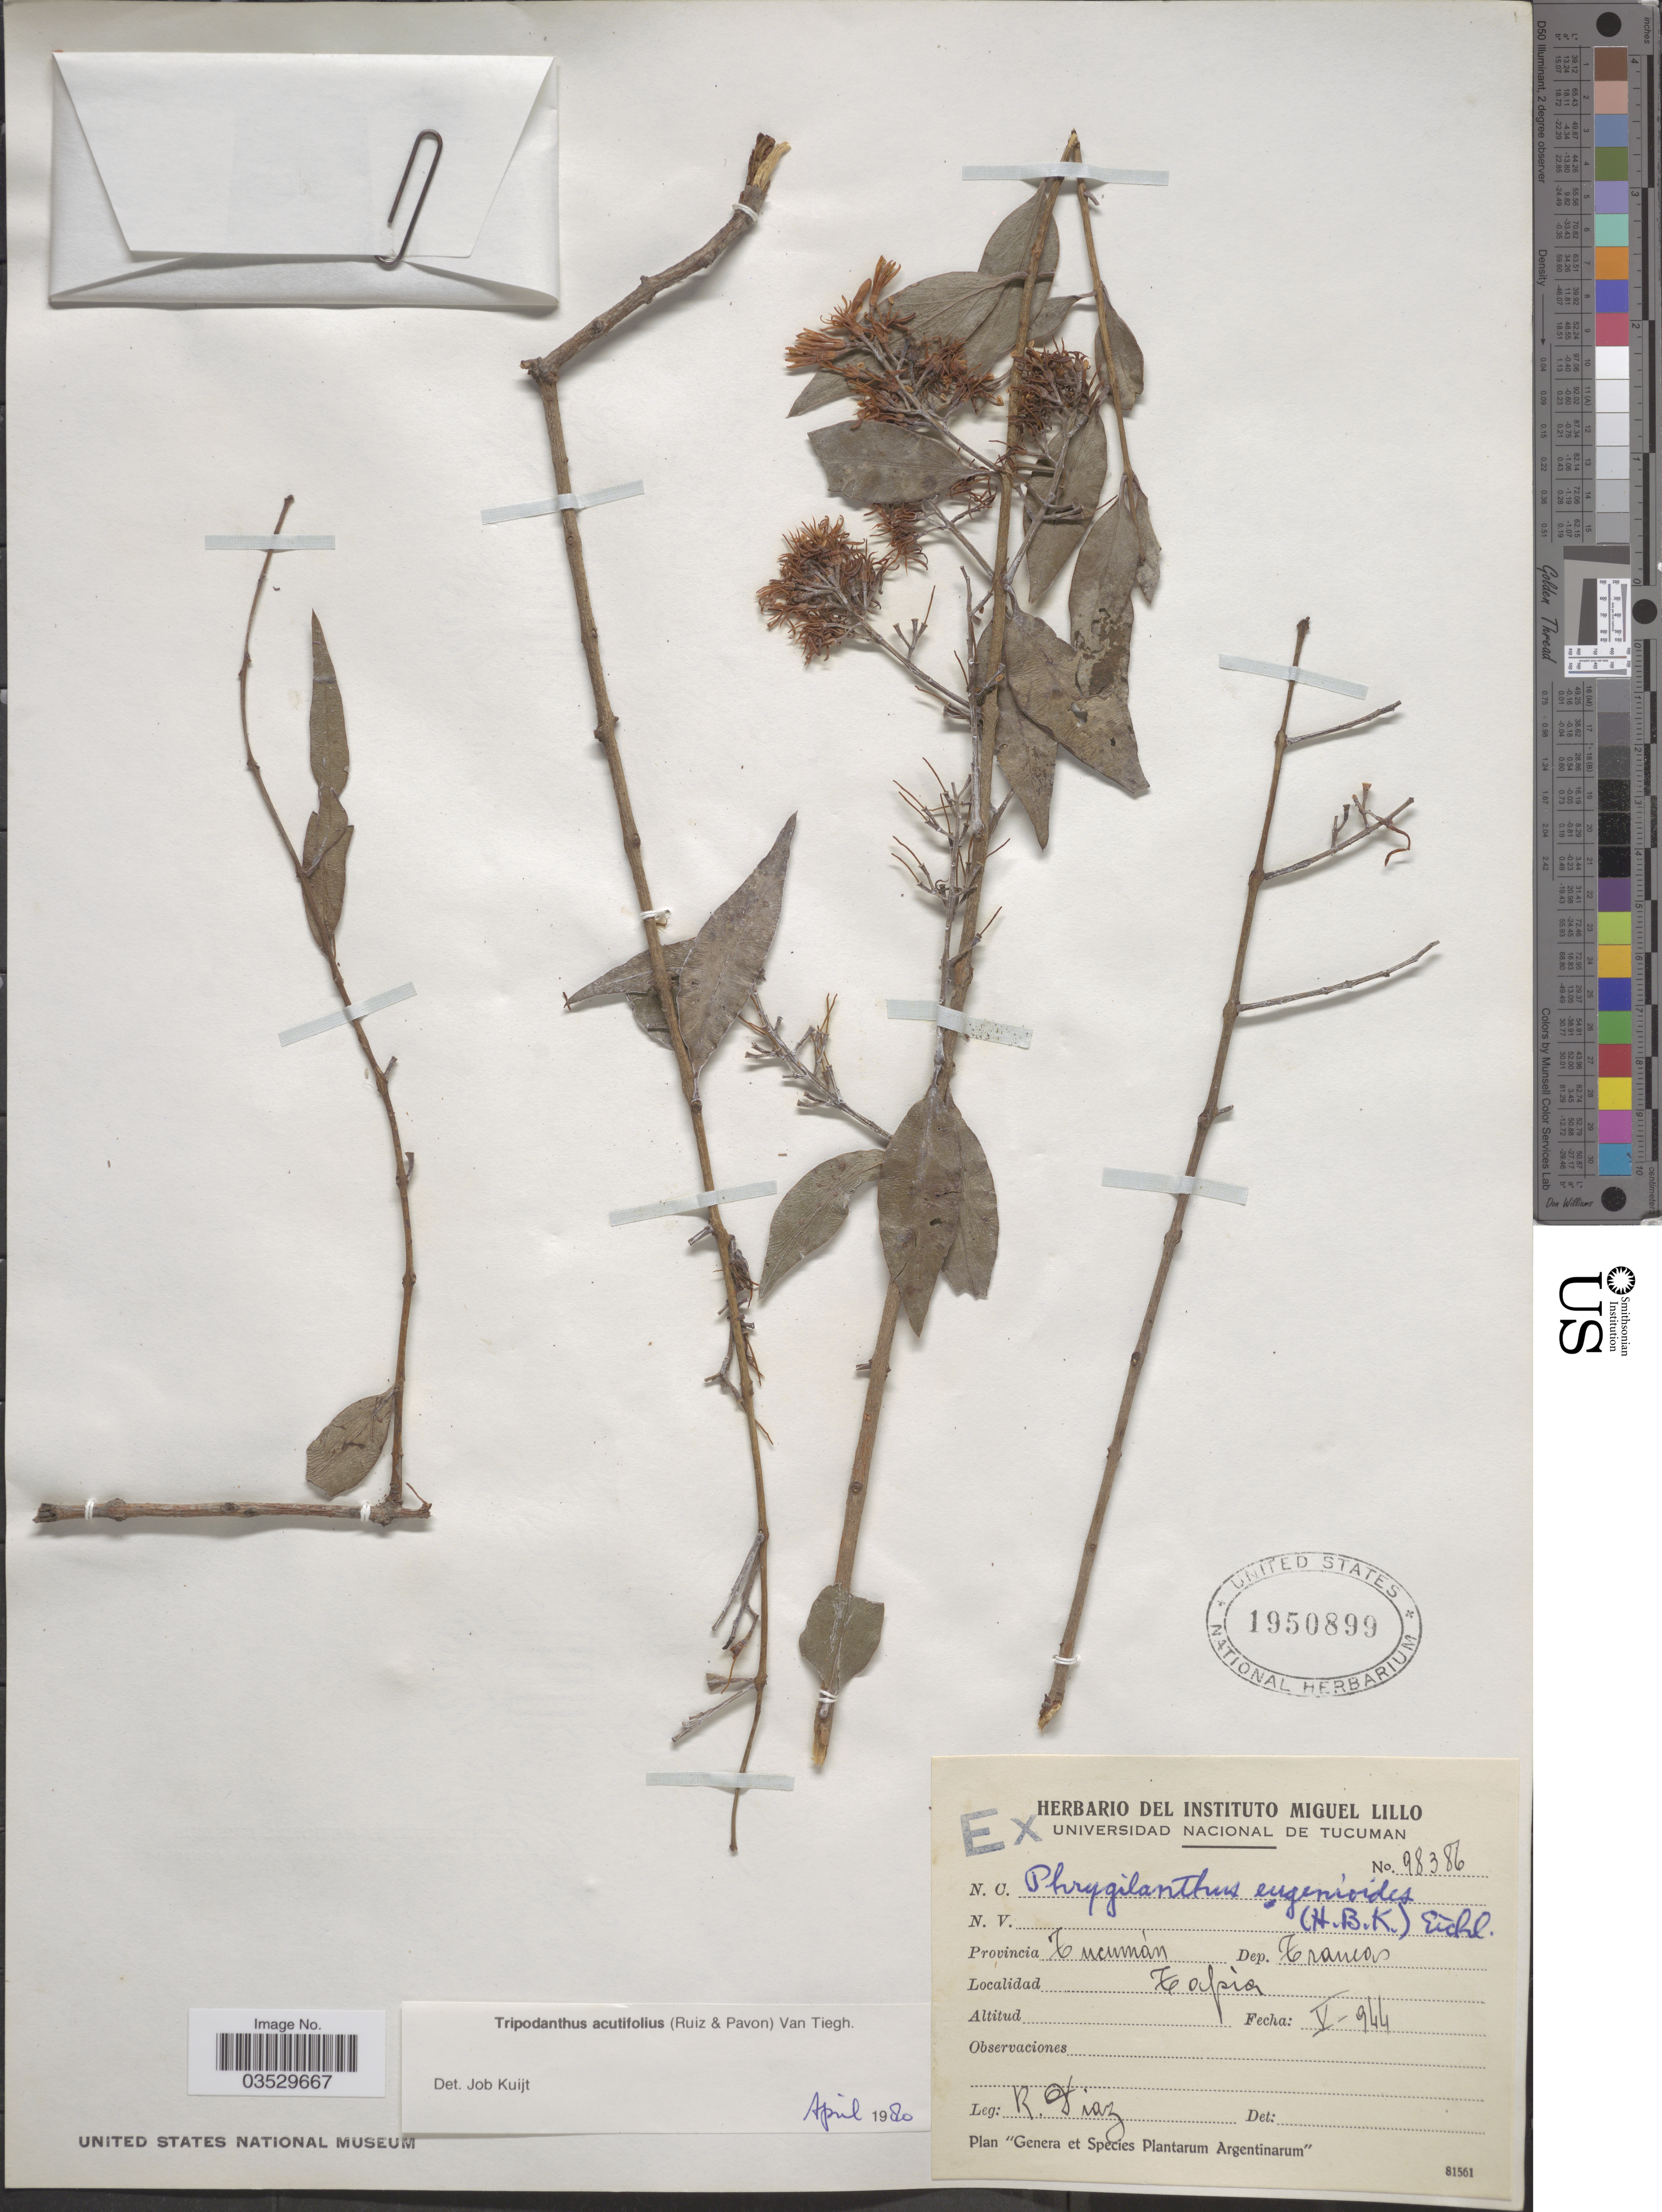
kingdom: Plantae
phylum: Tracheophyta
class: Magnoliopsida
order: Santalales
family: Loranthaceae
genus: Tripodanthus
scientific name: Tripodanthus acutifolius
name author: Tiegh.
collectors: R. Diaz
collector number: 98386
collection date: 1944-05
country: Argentina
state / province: Tucuman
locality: Dep. Trancas. Tapìa.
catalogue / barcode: US 1950899